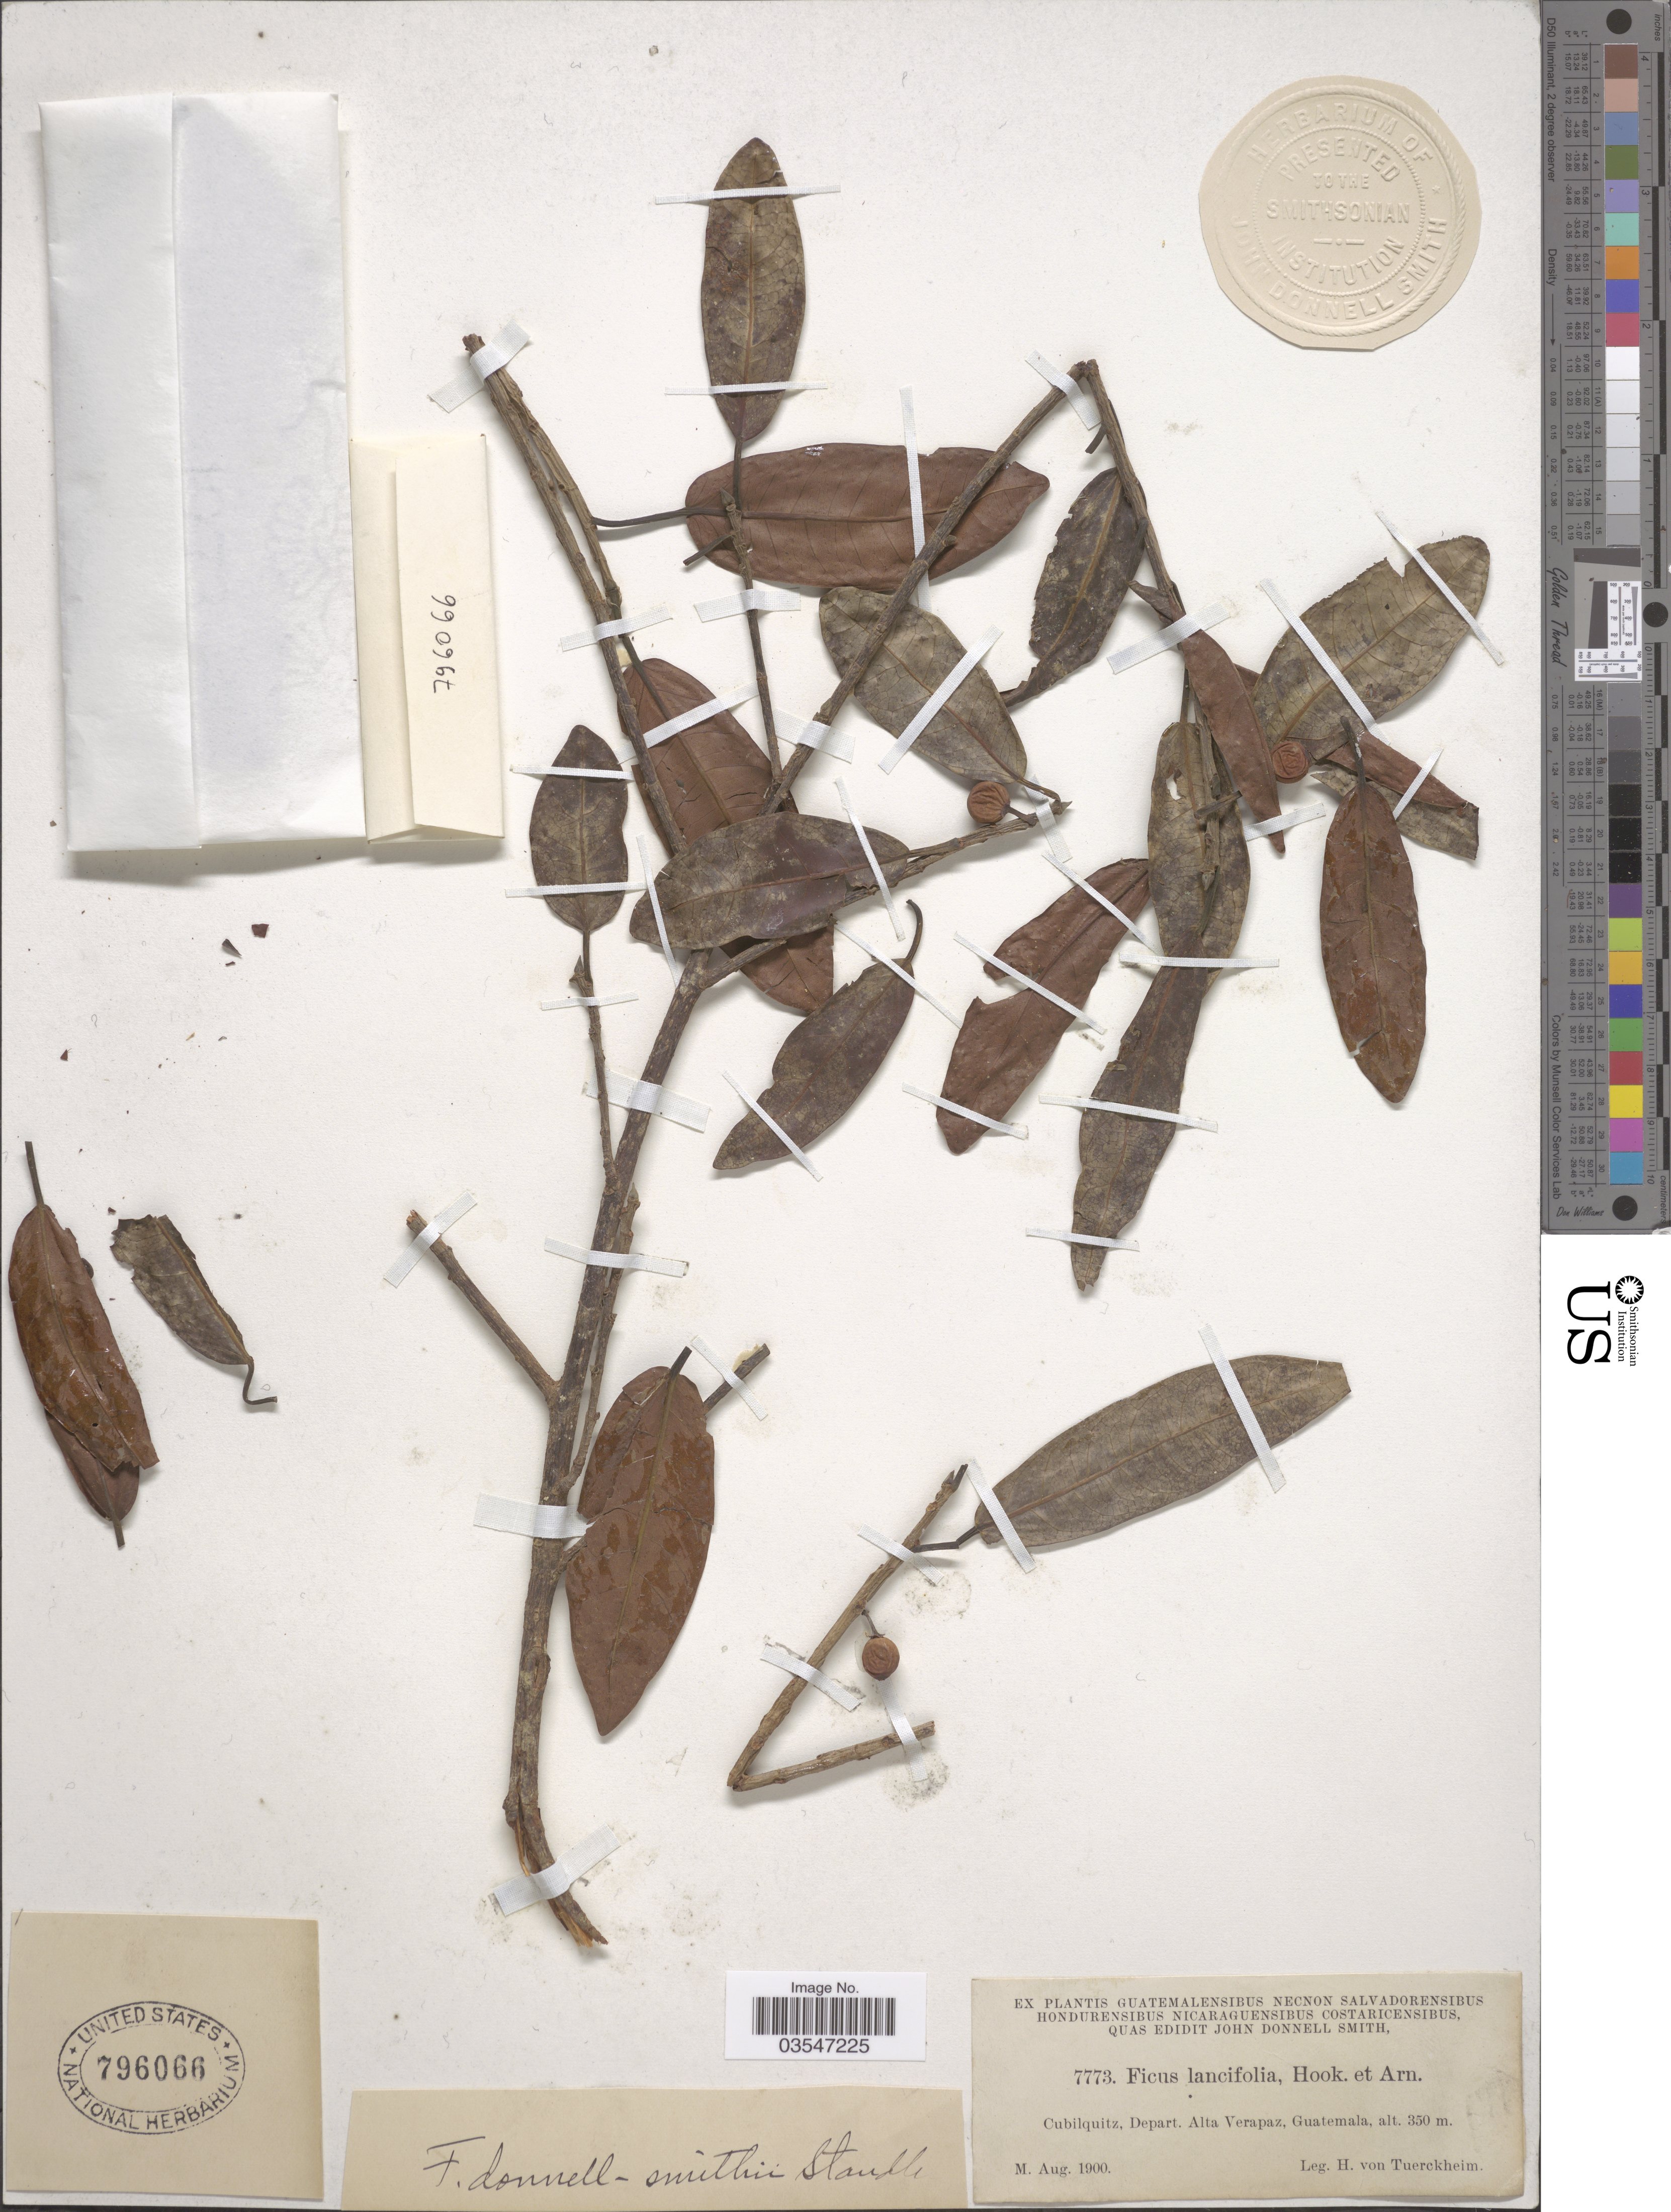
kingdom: Plantae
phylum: Tracheophyta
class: Magnoliopsida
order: Rosales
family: Moraceae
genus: Ficus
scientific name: Ficus donnell-smithii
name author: Standl.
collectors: H. von Türckheim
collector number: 7773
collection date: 1900-08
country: Guatemala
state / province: Alta Verapaz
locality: Cubilquitz, Depart. Alta Verapaz.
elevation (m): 350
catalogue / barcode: US 796066